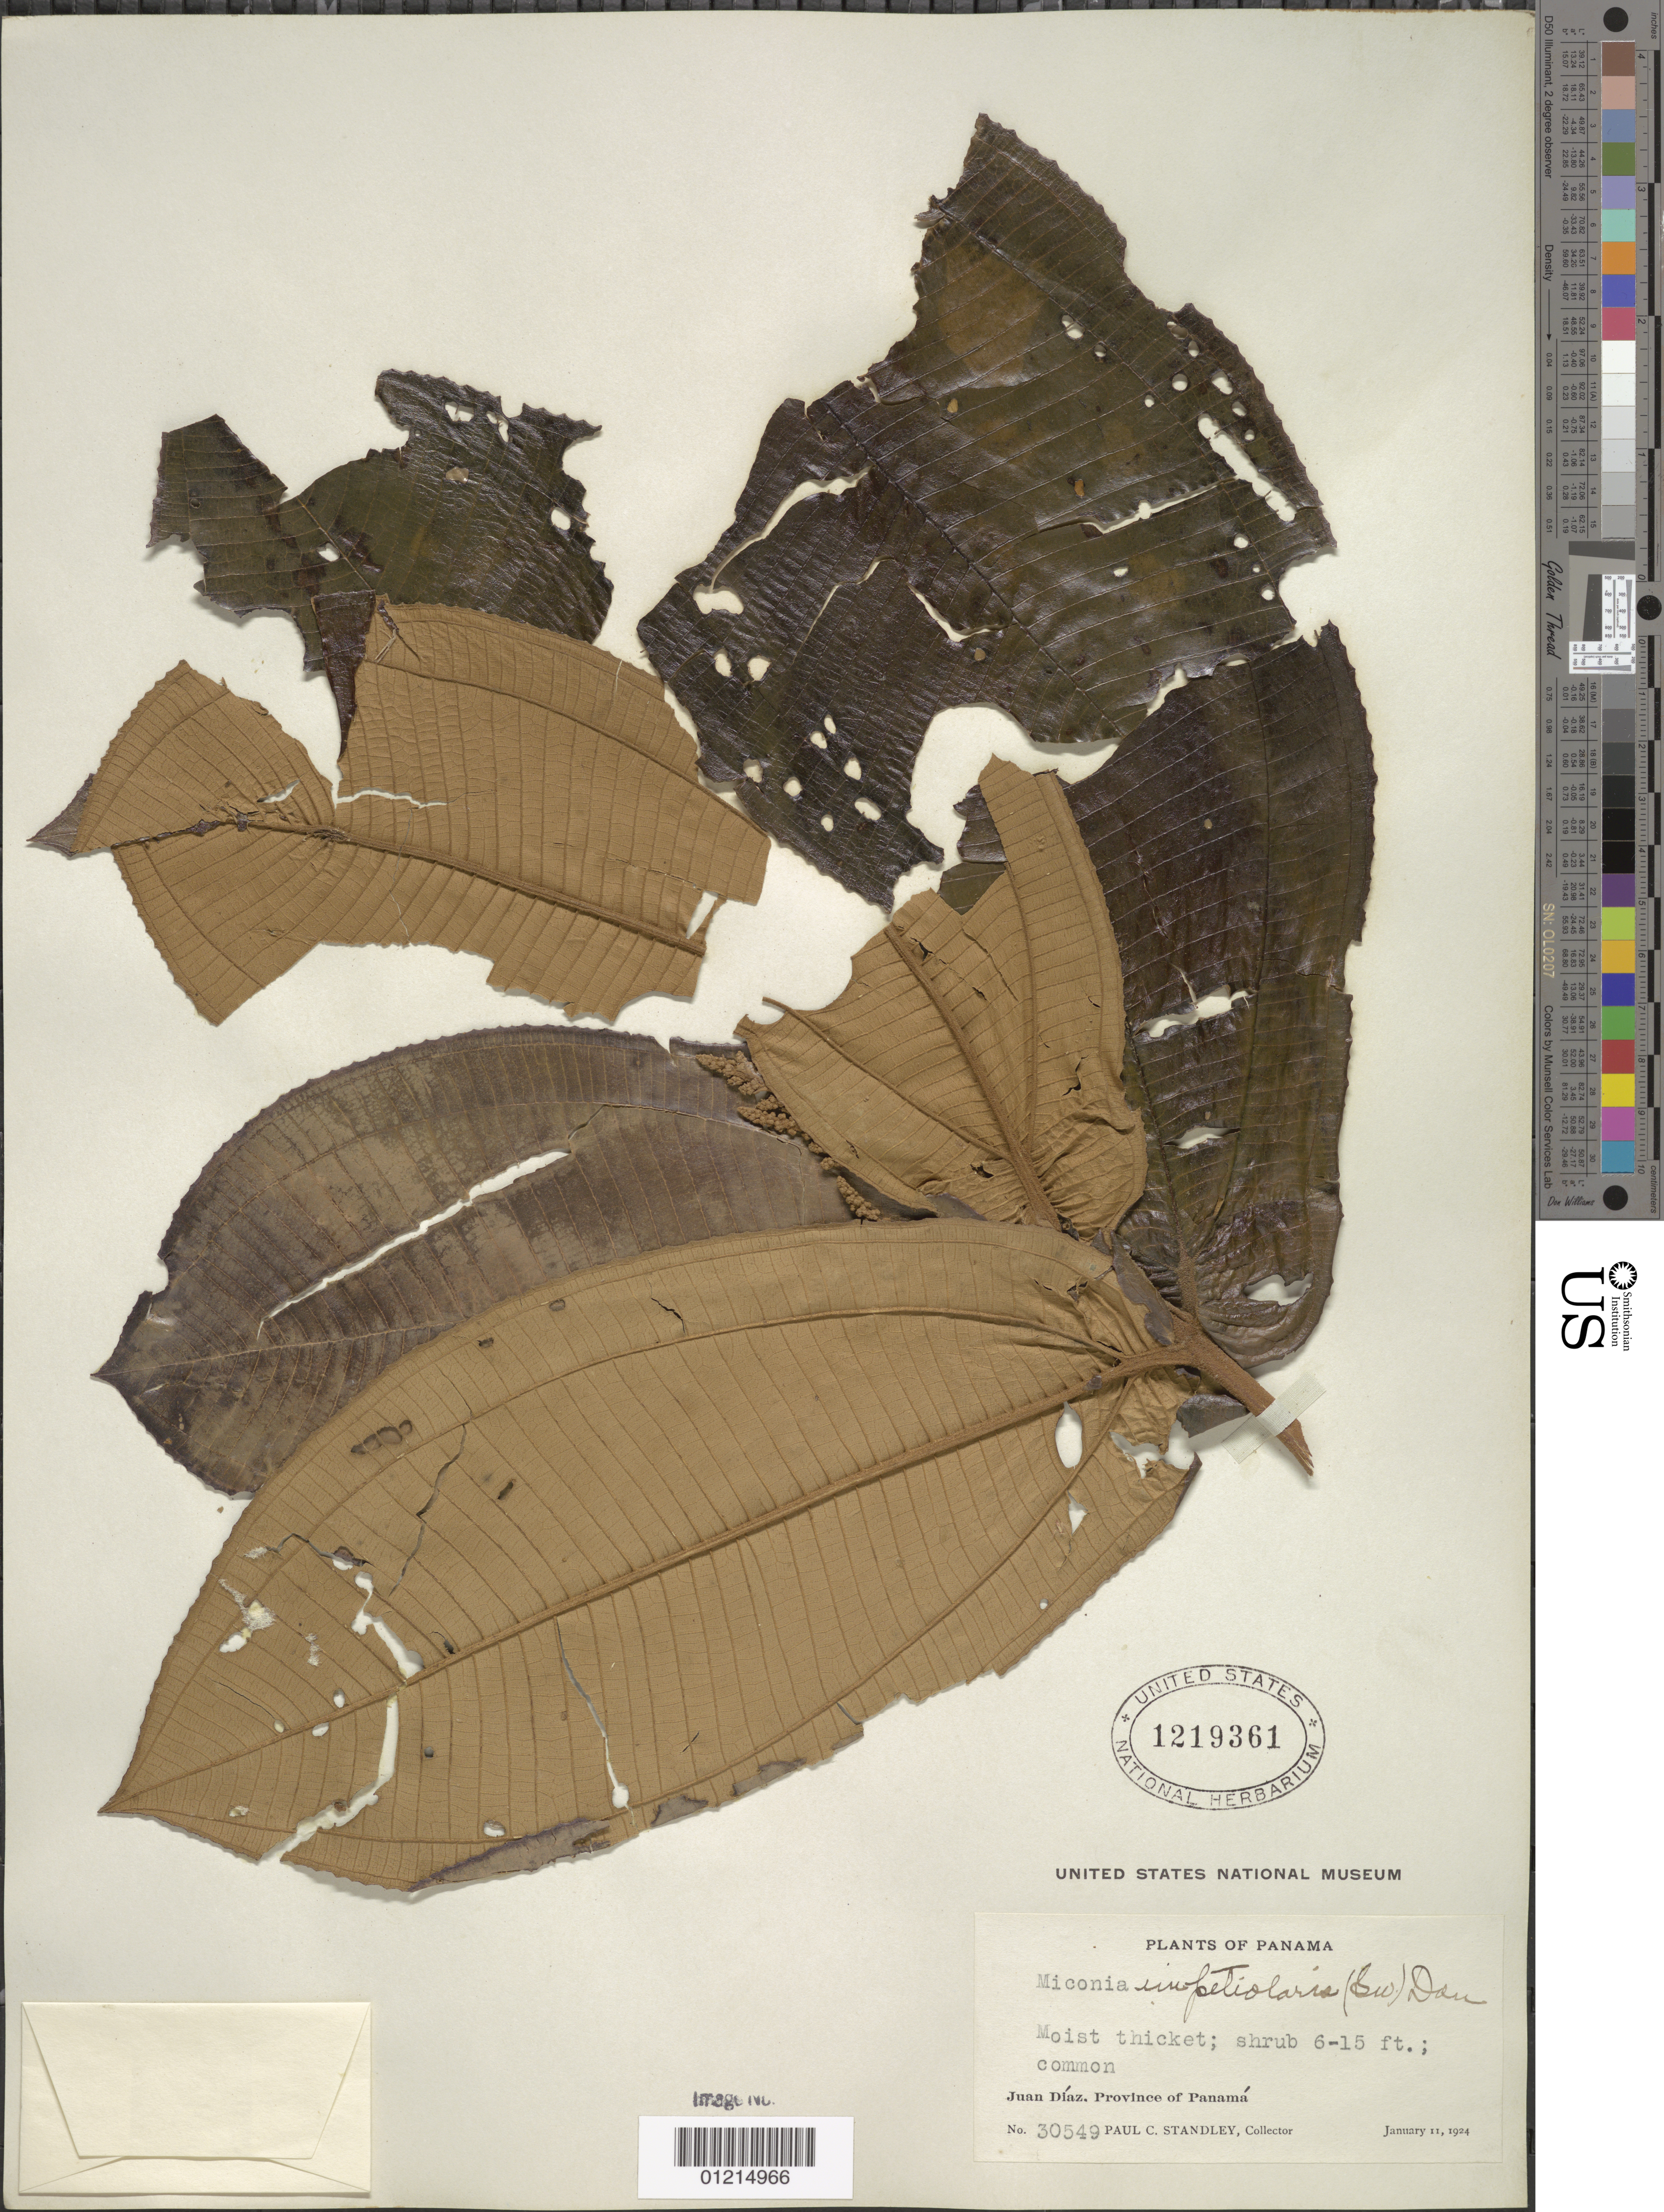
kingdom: Plantae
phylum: Tracheophyta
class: Magnoliopsida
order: Myrtales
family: Melastomataceae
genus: Miconia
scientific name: Miconia impetiolaris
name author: (Sw.) D. Don ex DC.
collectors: P. C. Standley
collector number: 30549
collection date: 1924-01-11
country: Panama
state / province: Panamá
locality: Juan Díaz.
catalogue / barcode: US 1219361